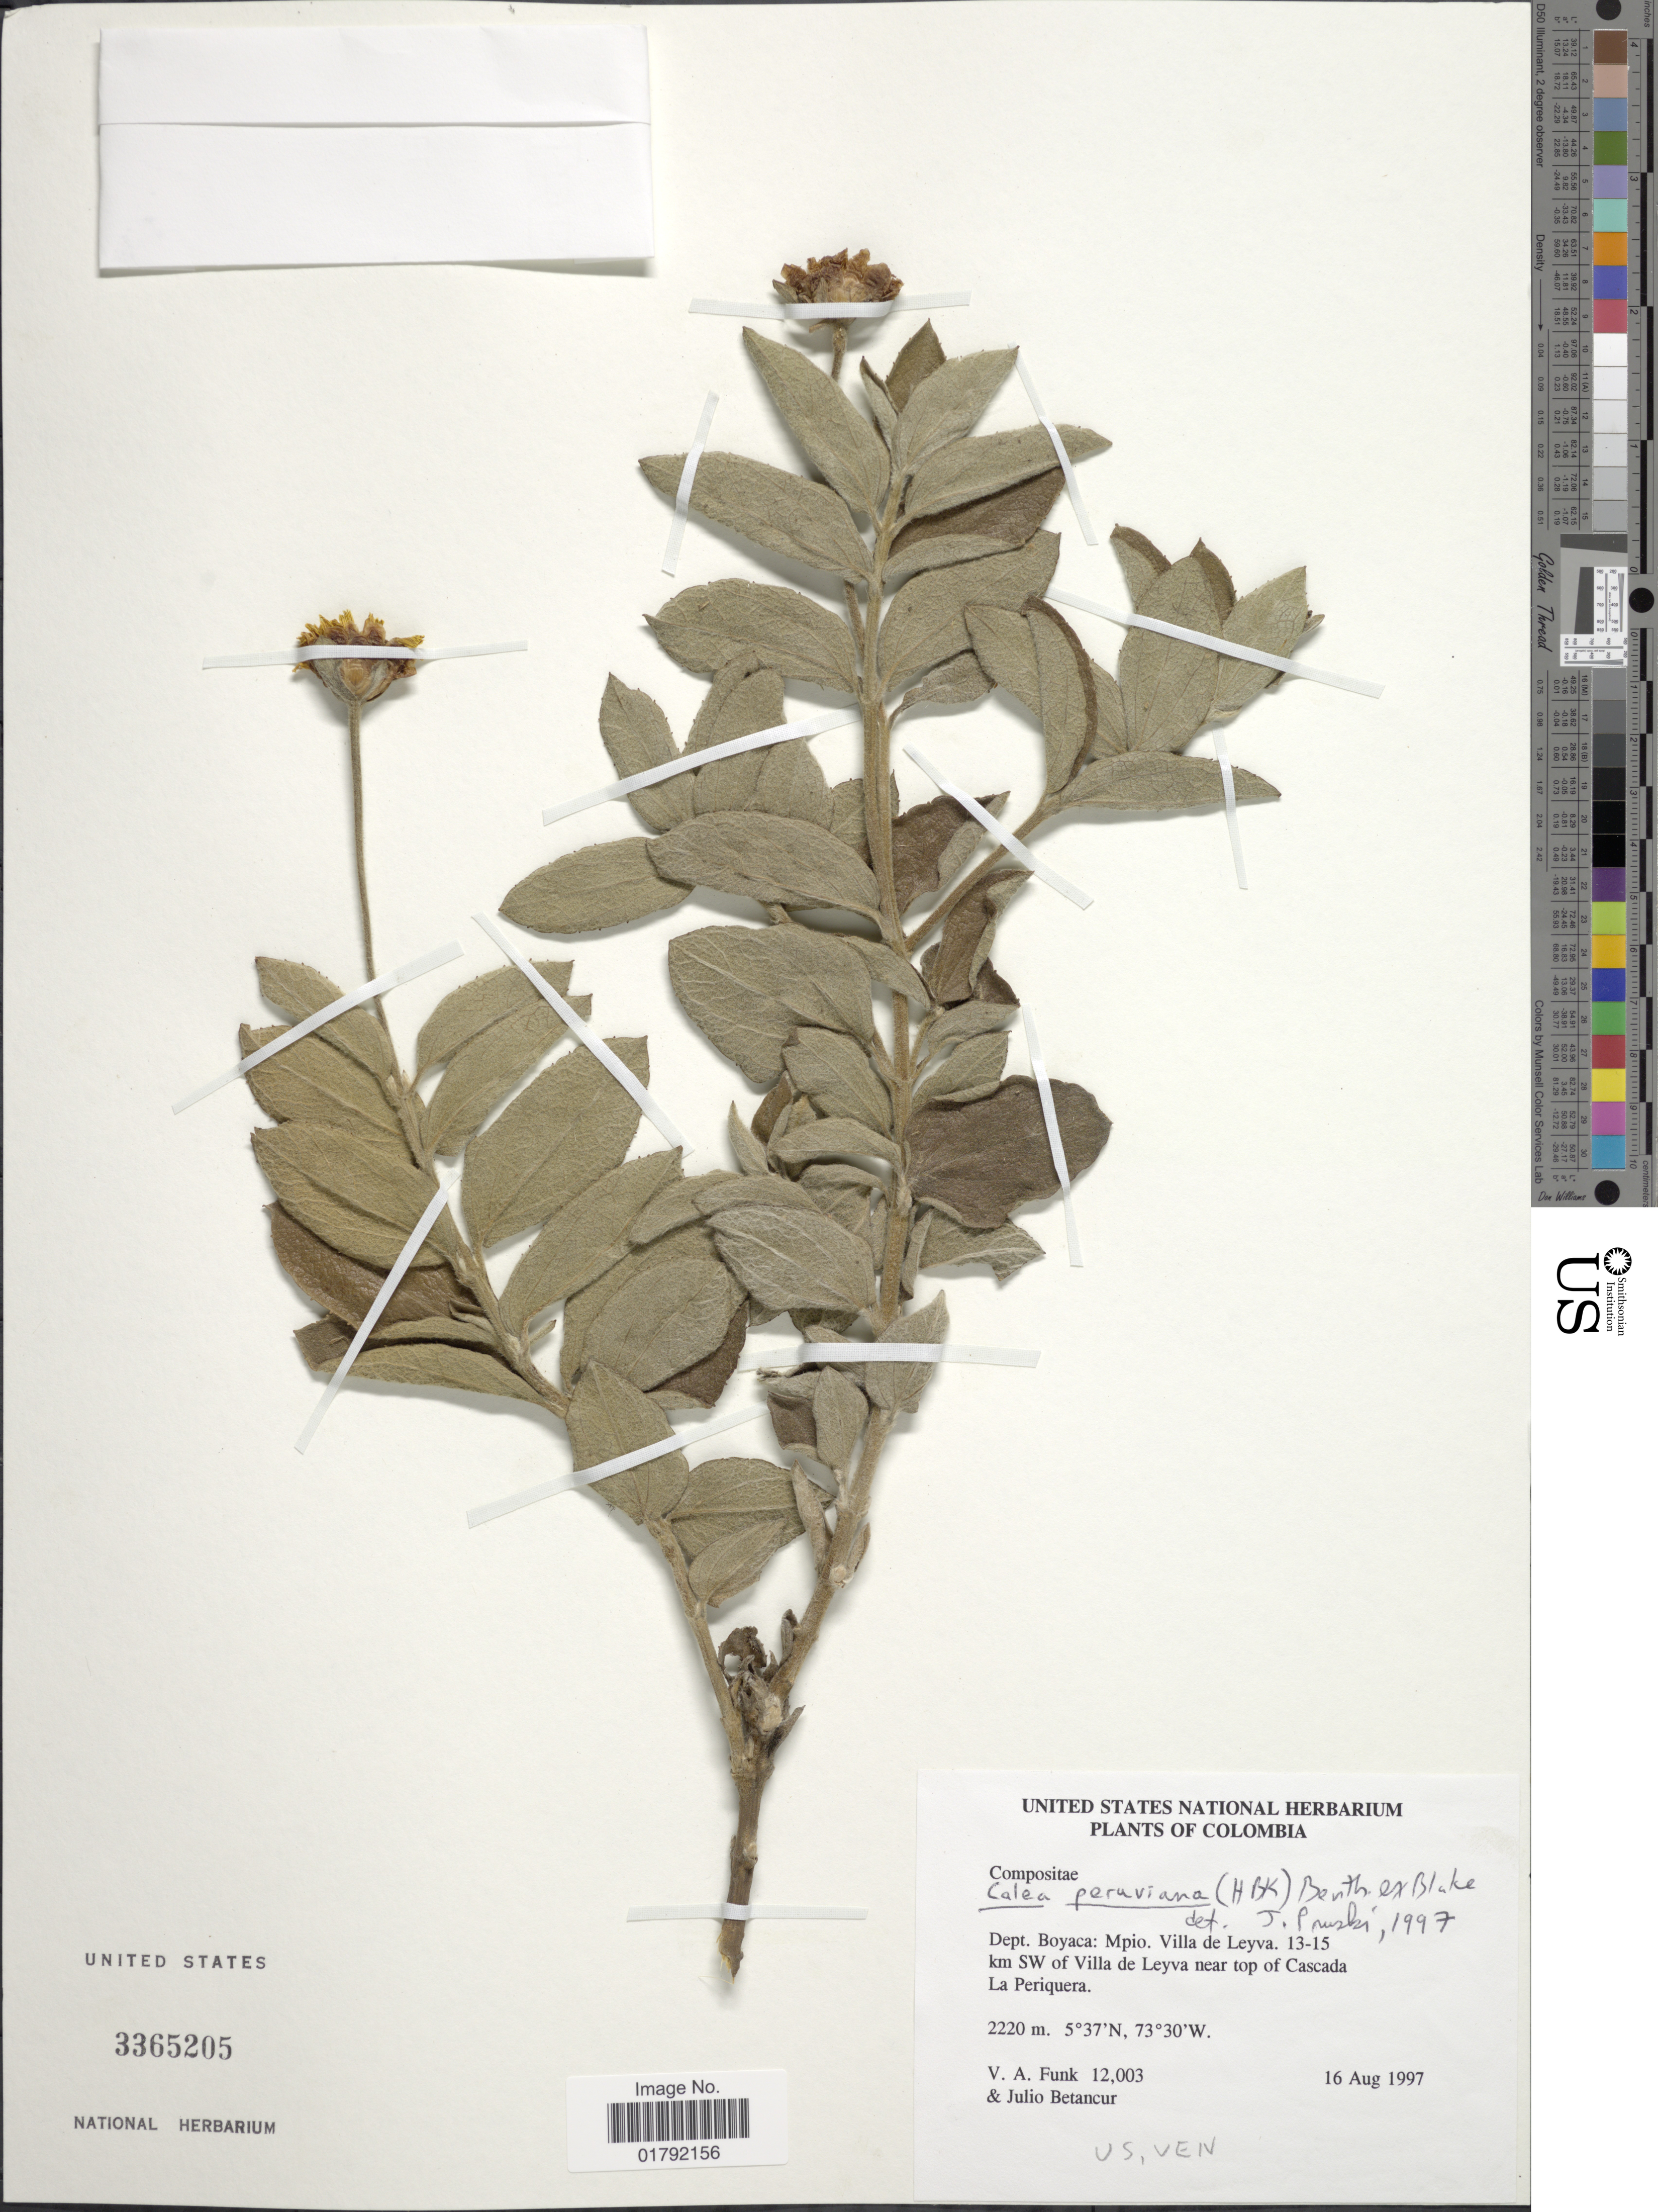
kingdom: Plantae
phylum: Tracheophyta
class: Magnoliopsida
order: Asterales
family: Asteraceae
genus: Calea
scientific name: Calea peruviana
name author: (Kunth) Benth.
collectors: V. Funk & J. Betancur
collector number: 12003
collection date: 1997-08-16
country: Colombia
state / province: Boyacá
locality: Mpio. Villa de Leyva, 13-15 km SW of Villa Leyva near top of Cascada La Periquera.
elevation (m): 2220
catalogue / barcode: US 3365205